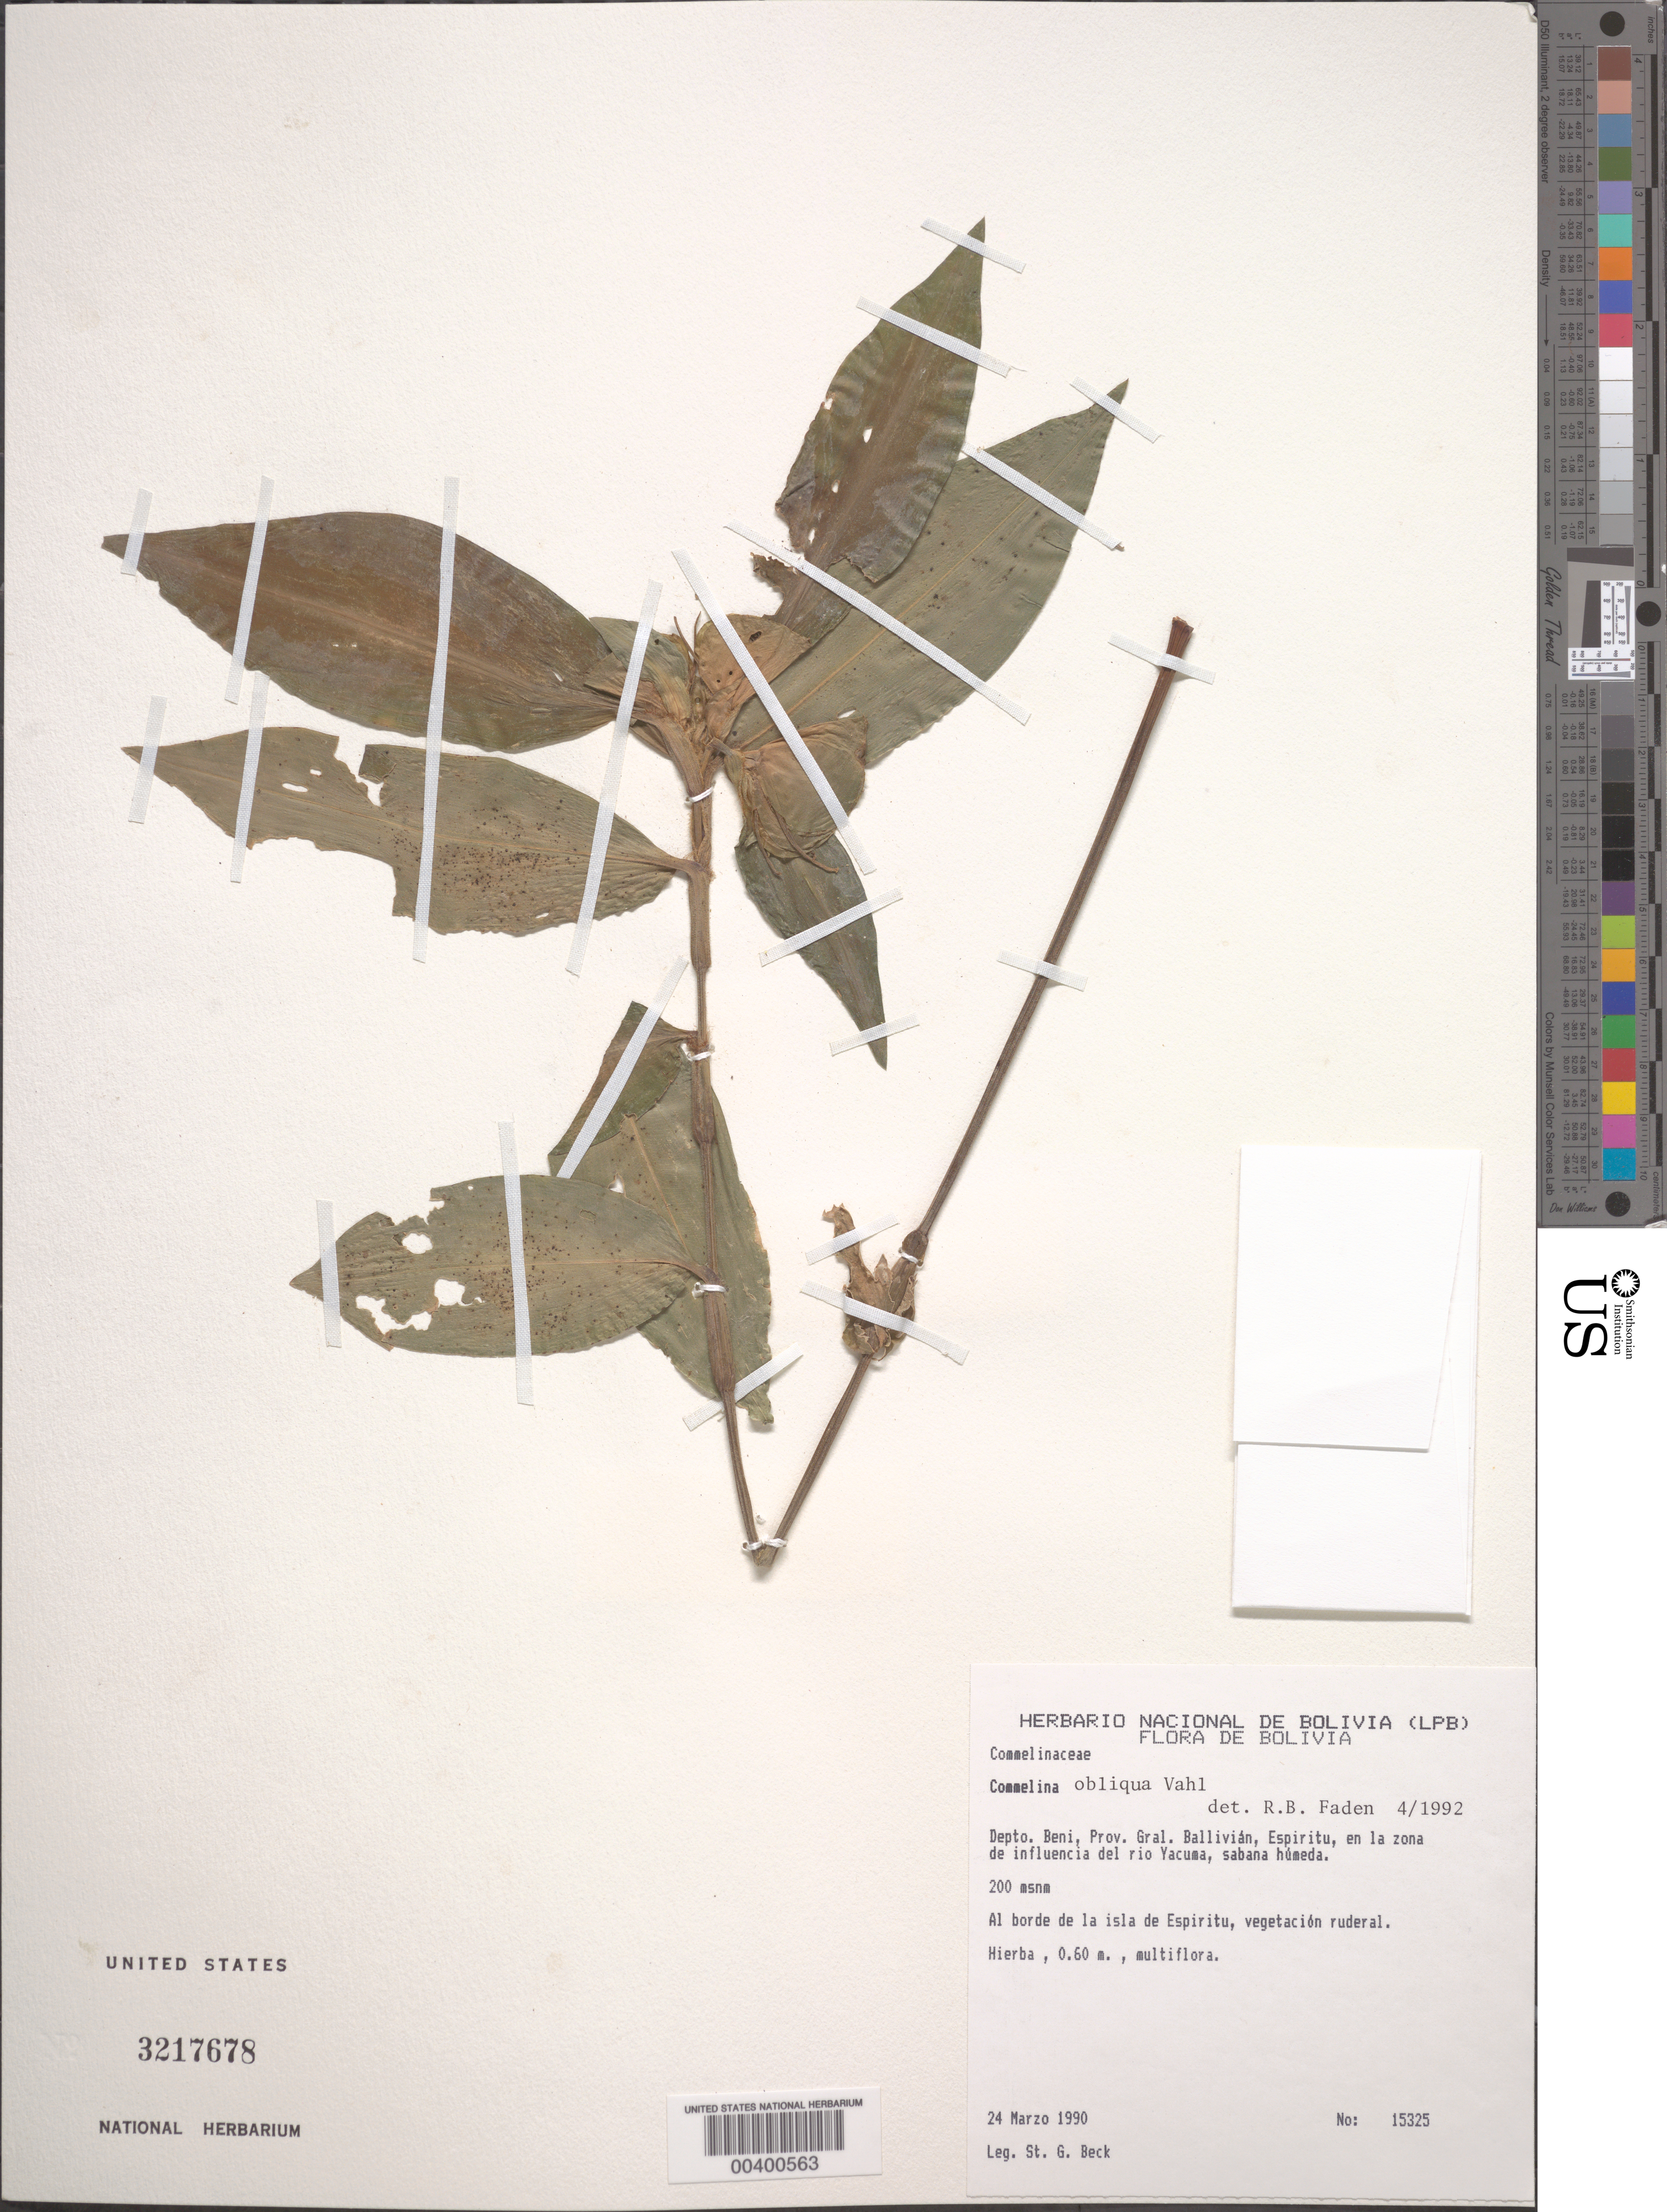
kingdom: Plantae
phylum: Tracheophyta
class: Liliopsida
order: Commelinales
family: Commelinaceae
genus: Commelina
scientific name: Commelina rufipes var. glabrata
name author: (D.R. Hunt) Faden & D.R. Hunt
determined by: Faden, Robert B., (US), Smithsonian Institution - National Museum of Natural History (UNITED STATES)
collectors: S. G. Beck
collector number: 15325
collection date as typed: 24 Mar 1990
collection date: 1990-03-24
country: Bolivia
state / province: Beni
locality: Ballivian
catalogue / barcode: US 3217678